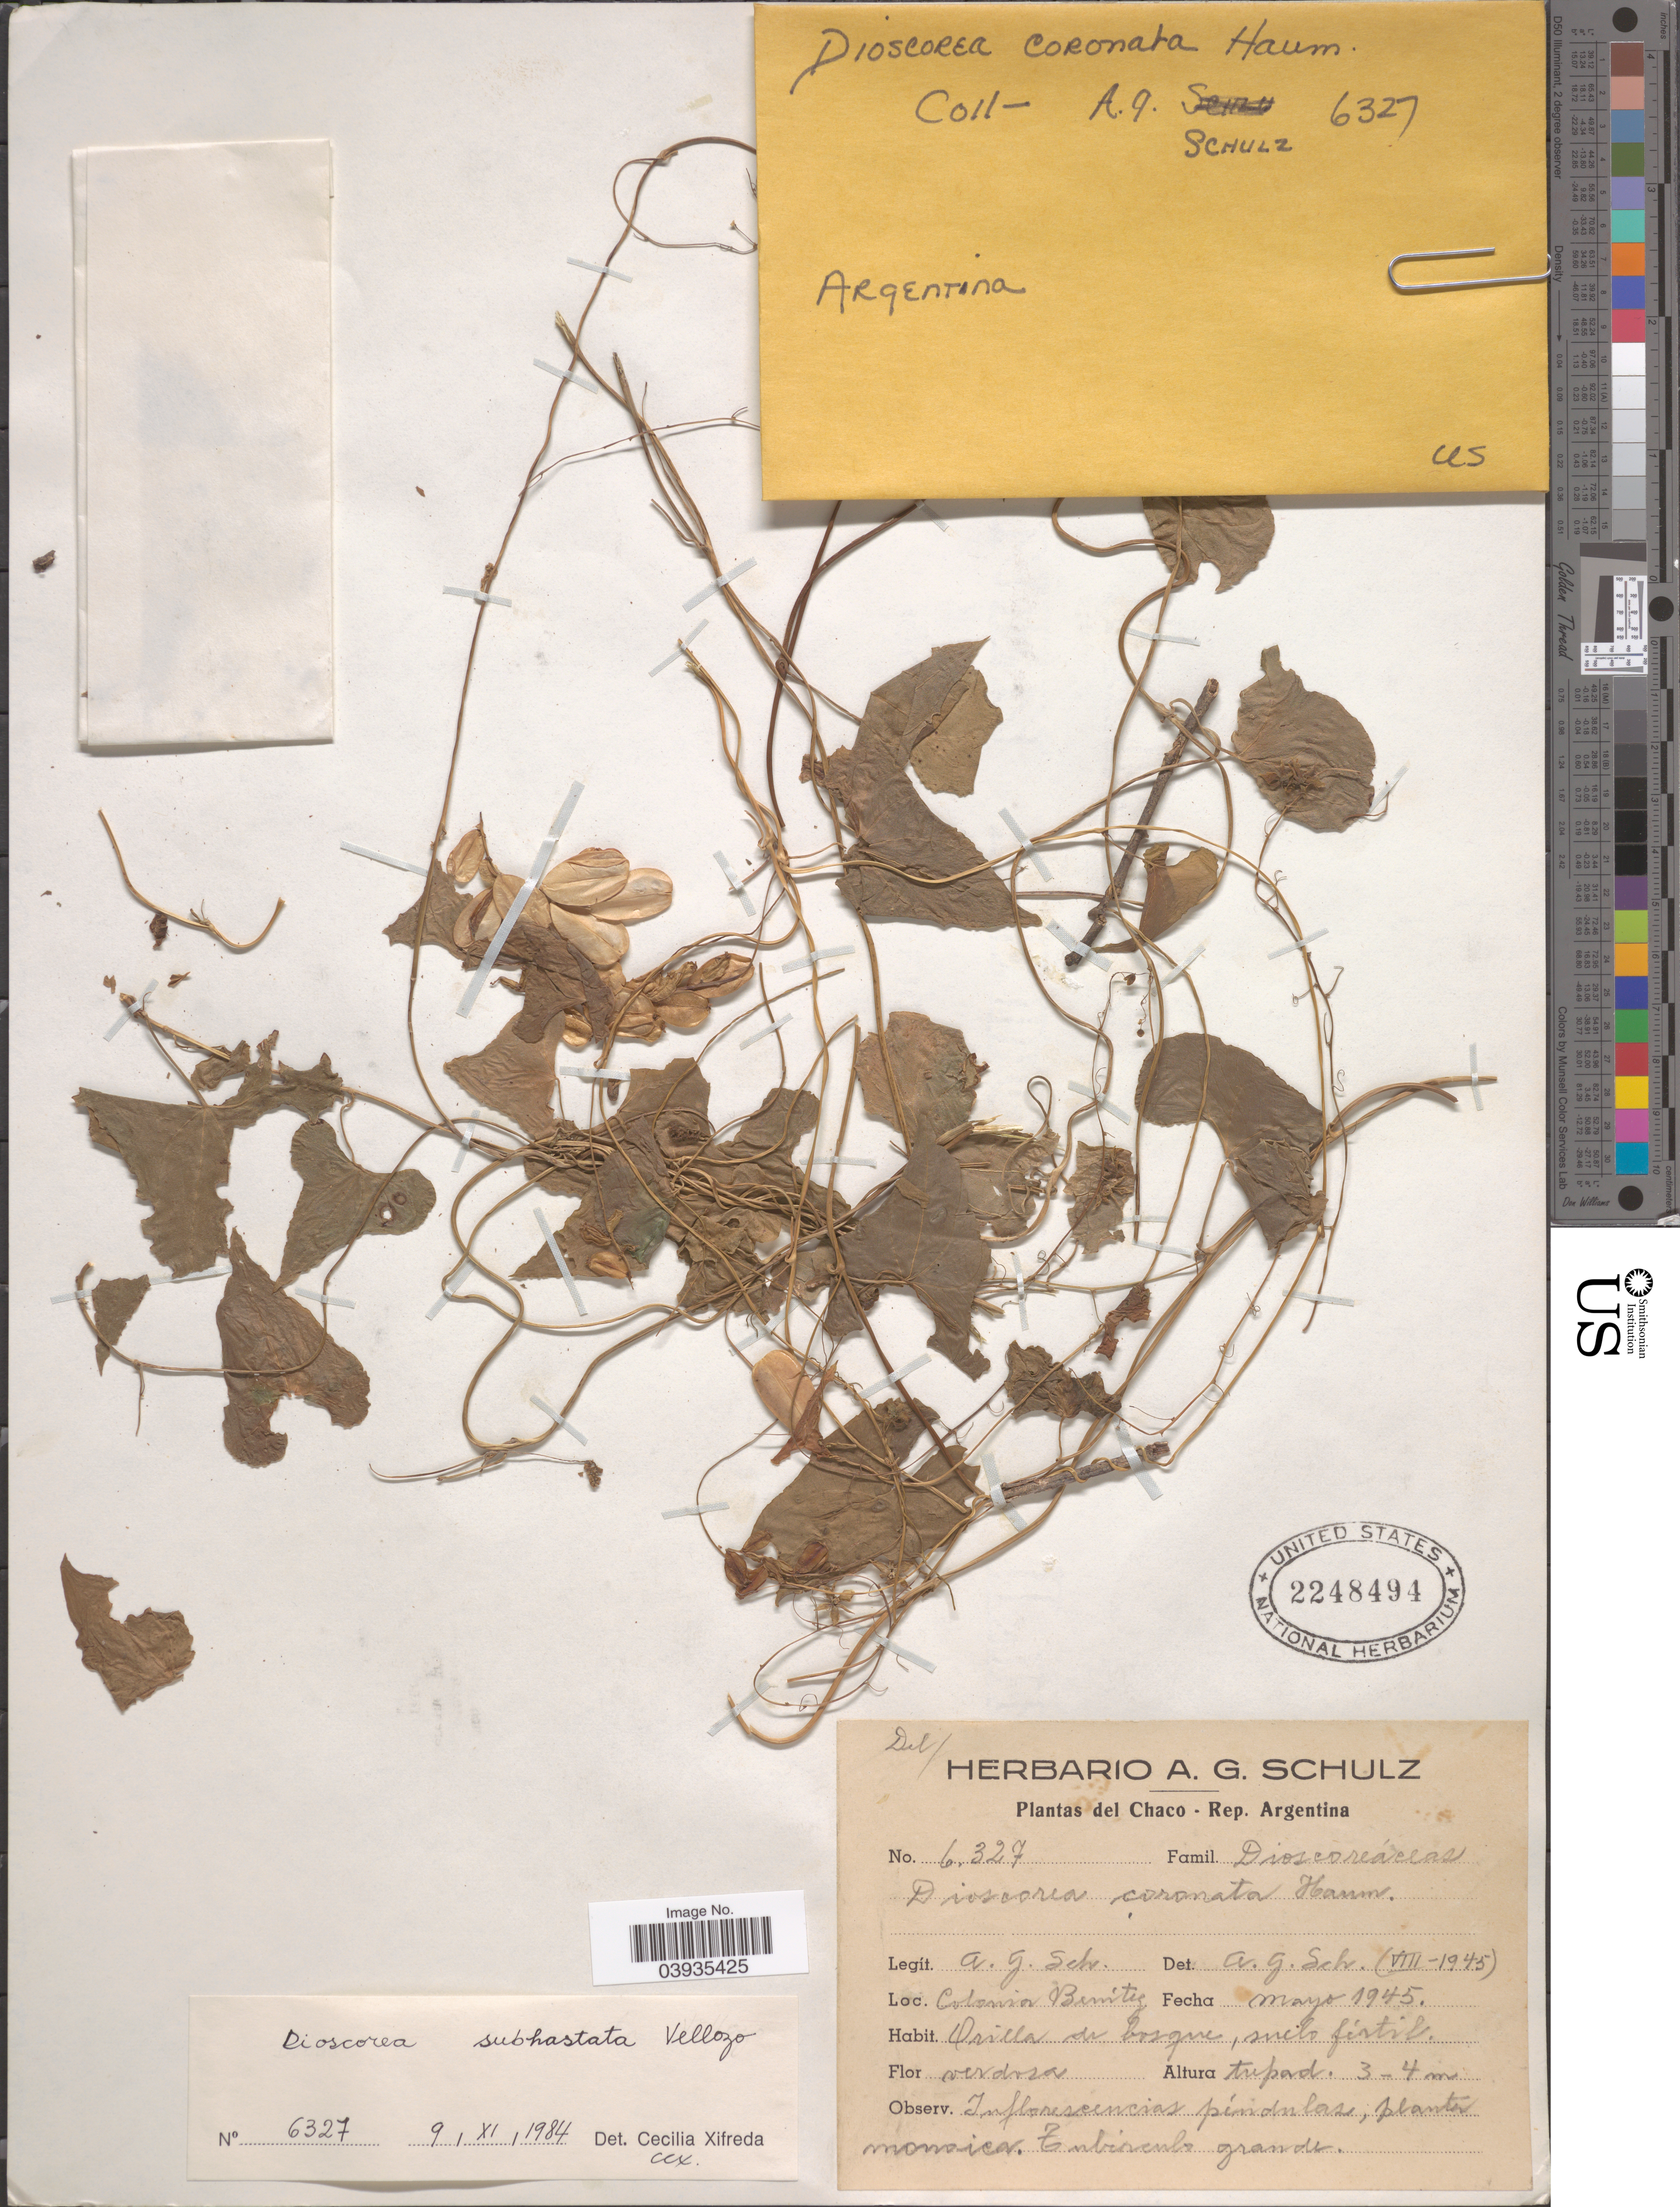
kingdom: Plantae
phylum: Tracheophyta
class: Liliopsida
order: Dioscoreales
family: Dioscoreaceae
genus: Dioscorea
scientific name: Dioscorea subhastata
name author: Vell.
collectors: A. G. Schulz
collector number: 6327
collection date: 1945-05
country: Argentina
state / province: Chaco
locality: Colonia Benitez.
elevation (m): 3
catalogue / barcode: US 2248494